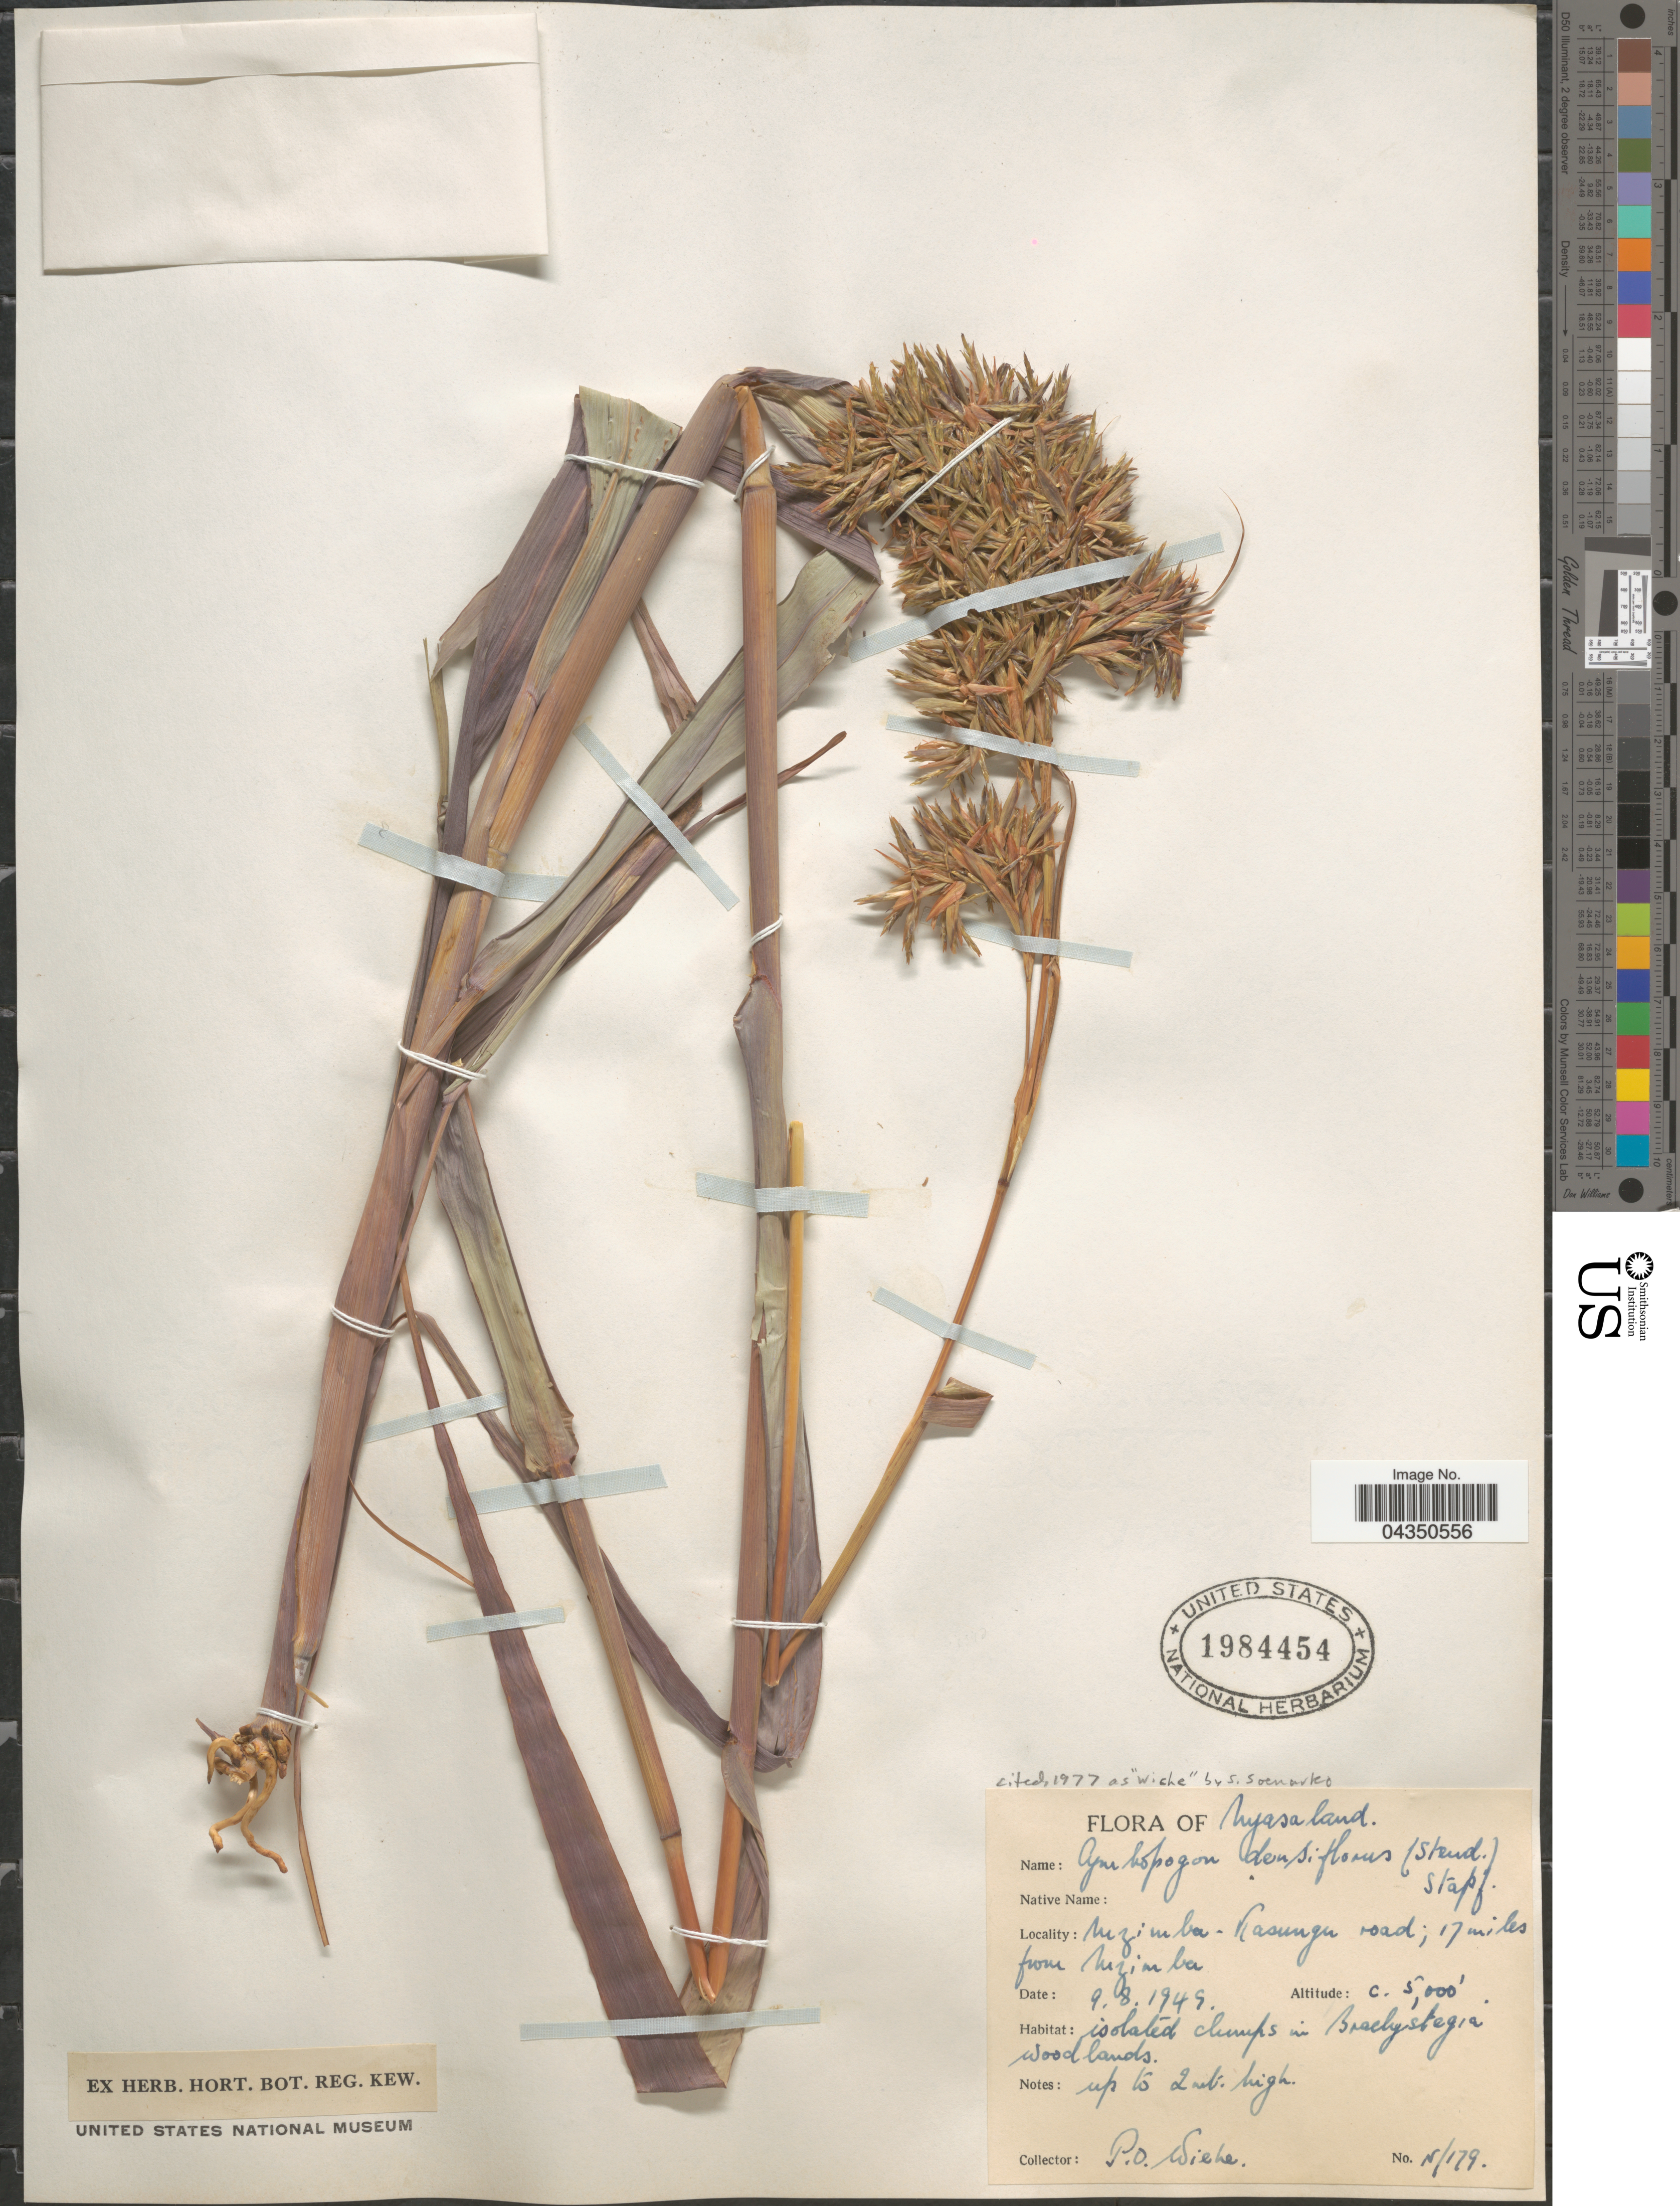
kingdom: Plantae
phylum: Tracheophyta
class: Liliopsida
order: Poales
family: Poaceae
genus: Cymbopogon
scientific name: Cymbopogon densiflorus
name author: Stapf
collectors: P. Wiehe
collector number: N/179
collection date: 1949-08-09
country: Malawi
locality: Nyasaland. Mzimba-Kasungu road; 17 miles from Mzimba.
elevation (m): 1524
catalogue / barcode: US 1984454